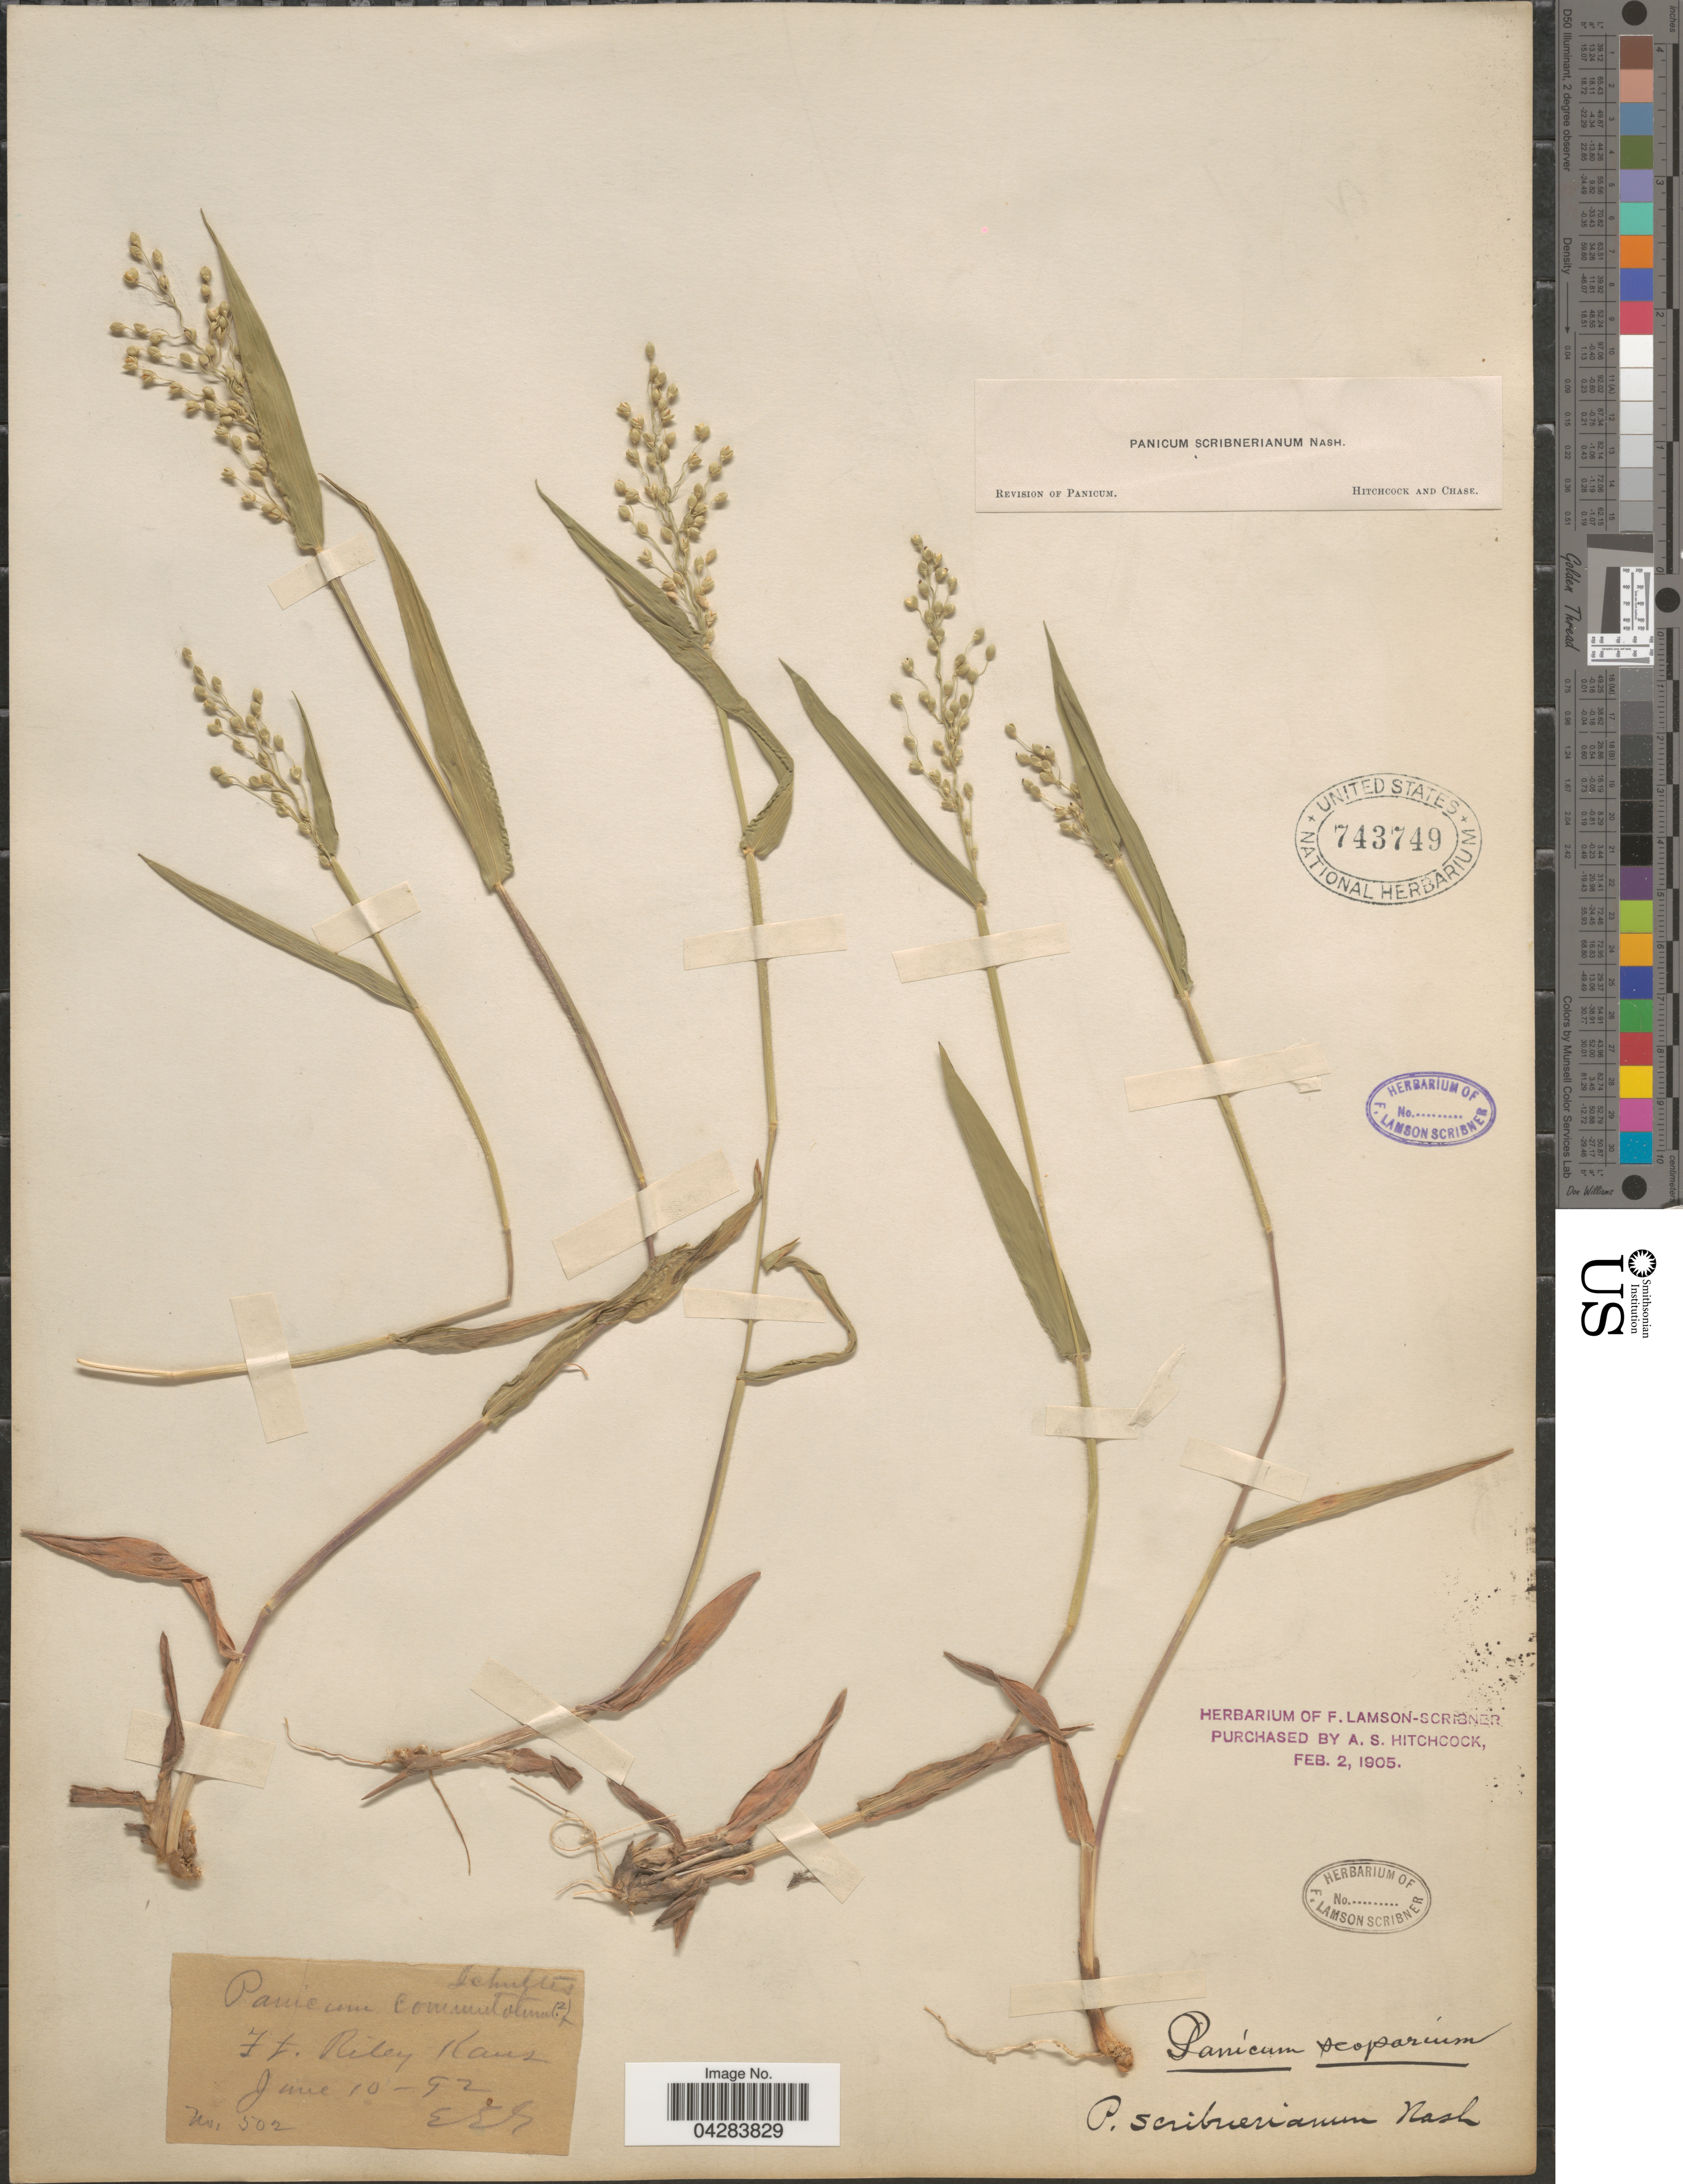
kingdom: Plantae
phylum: Tracheophyta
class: Liliopsida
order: Poales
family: Poaceae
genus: Dichanthelium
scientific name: Dichanthelium oligosanthes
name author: (Schult.) Gould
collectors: F. L. Scribner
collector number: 502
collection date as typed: Transcribed d/m/y: 10/6/92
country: United States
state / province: Kansas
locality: Ft. Riley.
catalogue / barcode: US 743749